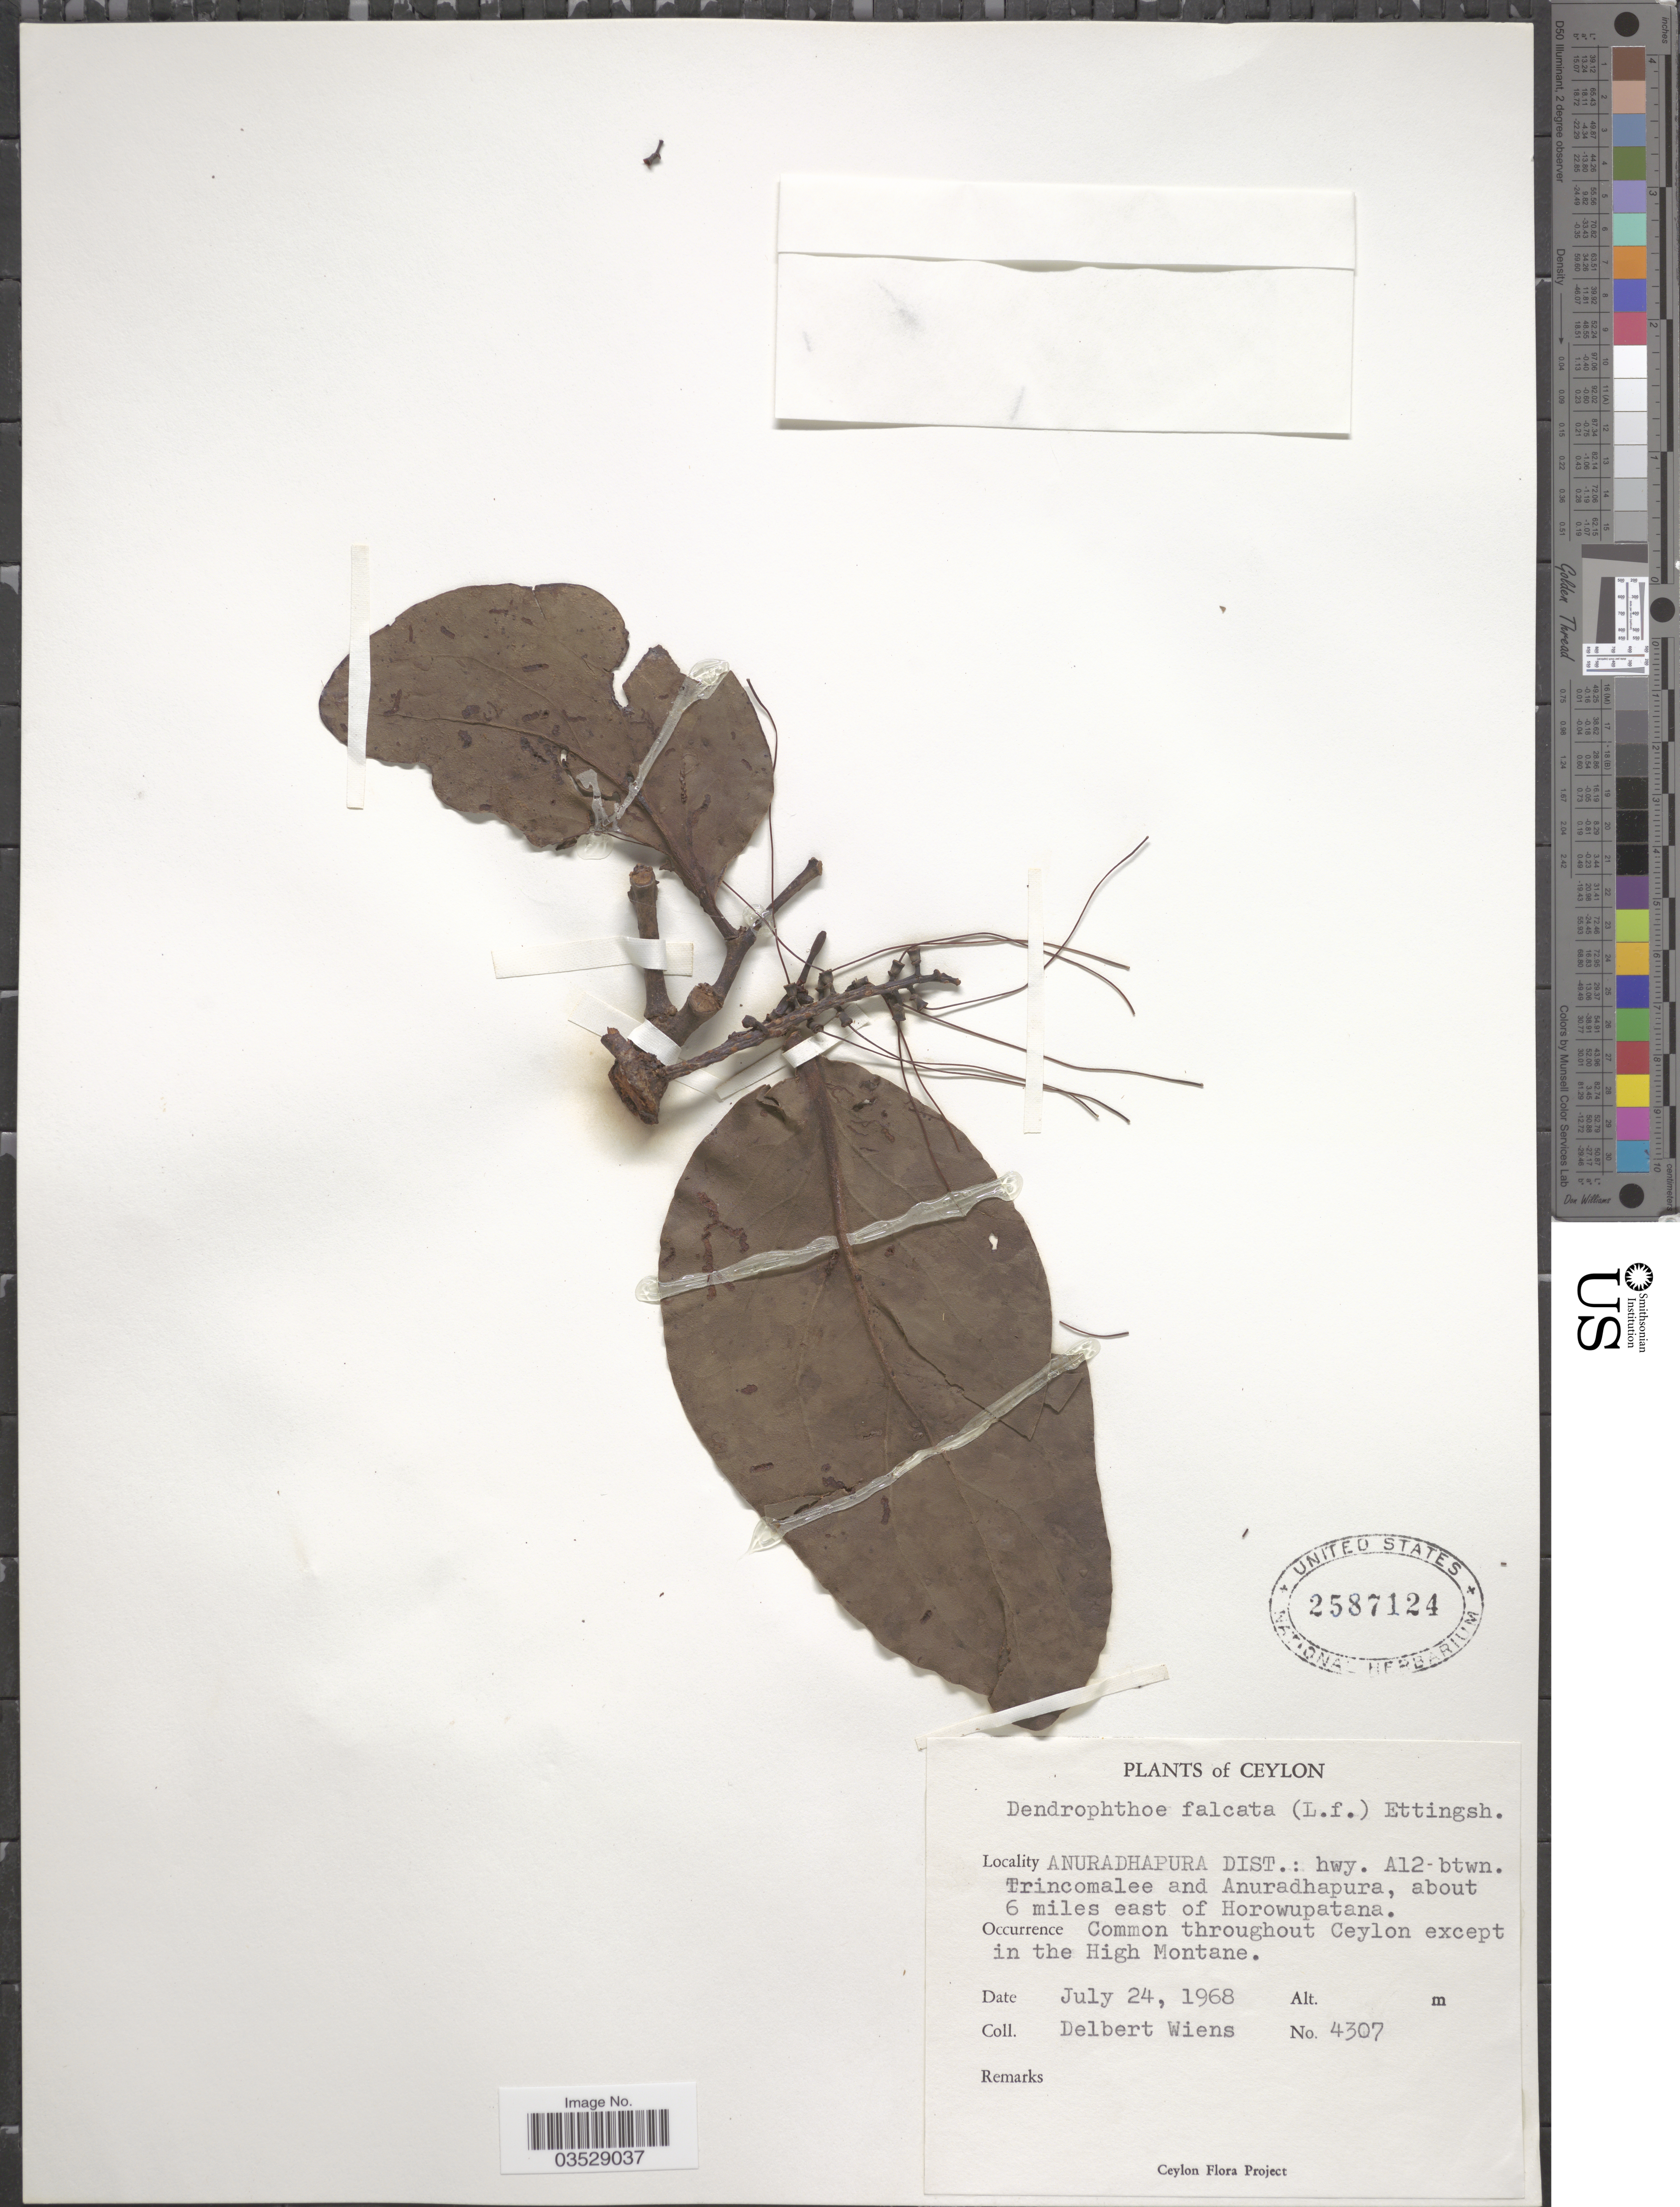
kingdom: Plantae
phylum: Tracheophyta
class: Magnoliopsida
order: Santalales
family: Loranthaceae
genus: Dendrophthoe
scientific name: Dendrophthoe falcata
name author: (L. f.) Ettingsh.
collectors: D. Wiens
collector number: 4307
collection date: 1968-07-24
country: Sri Lanka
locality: Ceylon. Anuradhapura Dist.: hwy. A12 btwn. Trincomalee and Anuradhapura, about 6 miles east of Horowupatana. Common throughout Ceylon except in the High Montane.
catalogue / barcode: US 2587124